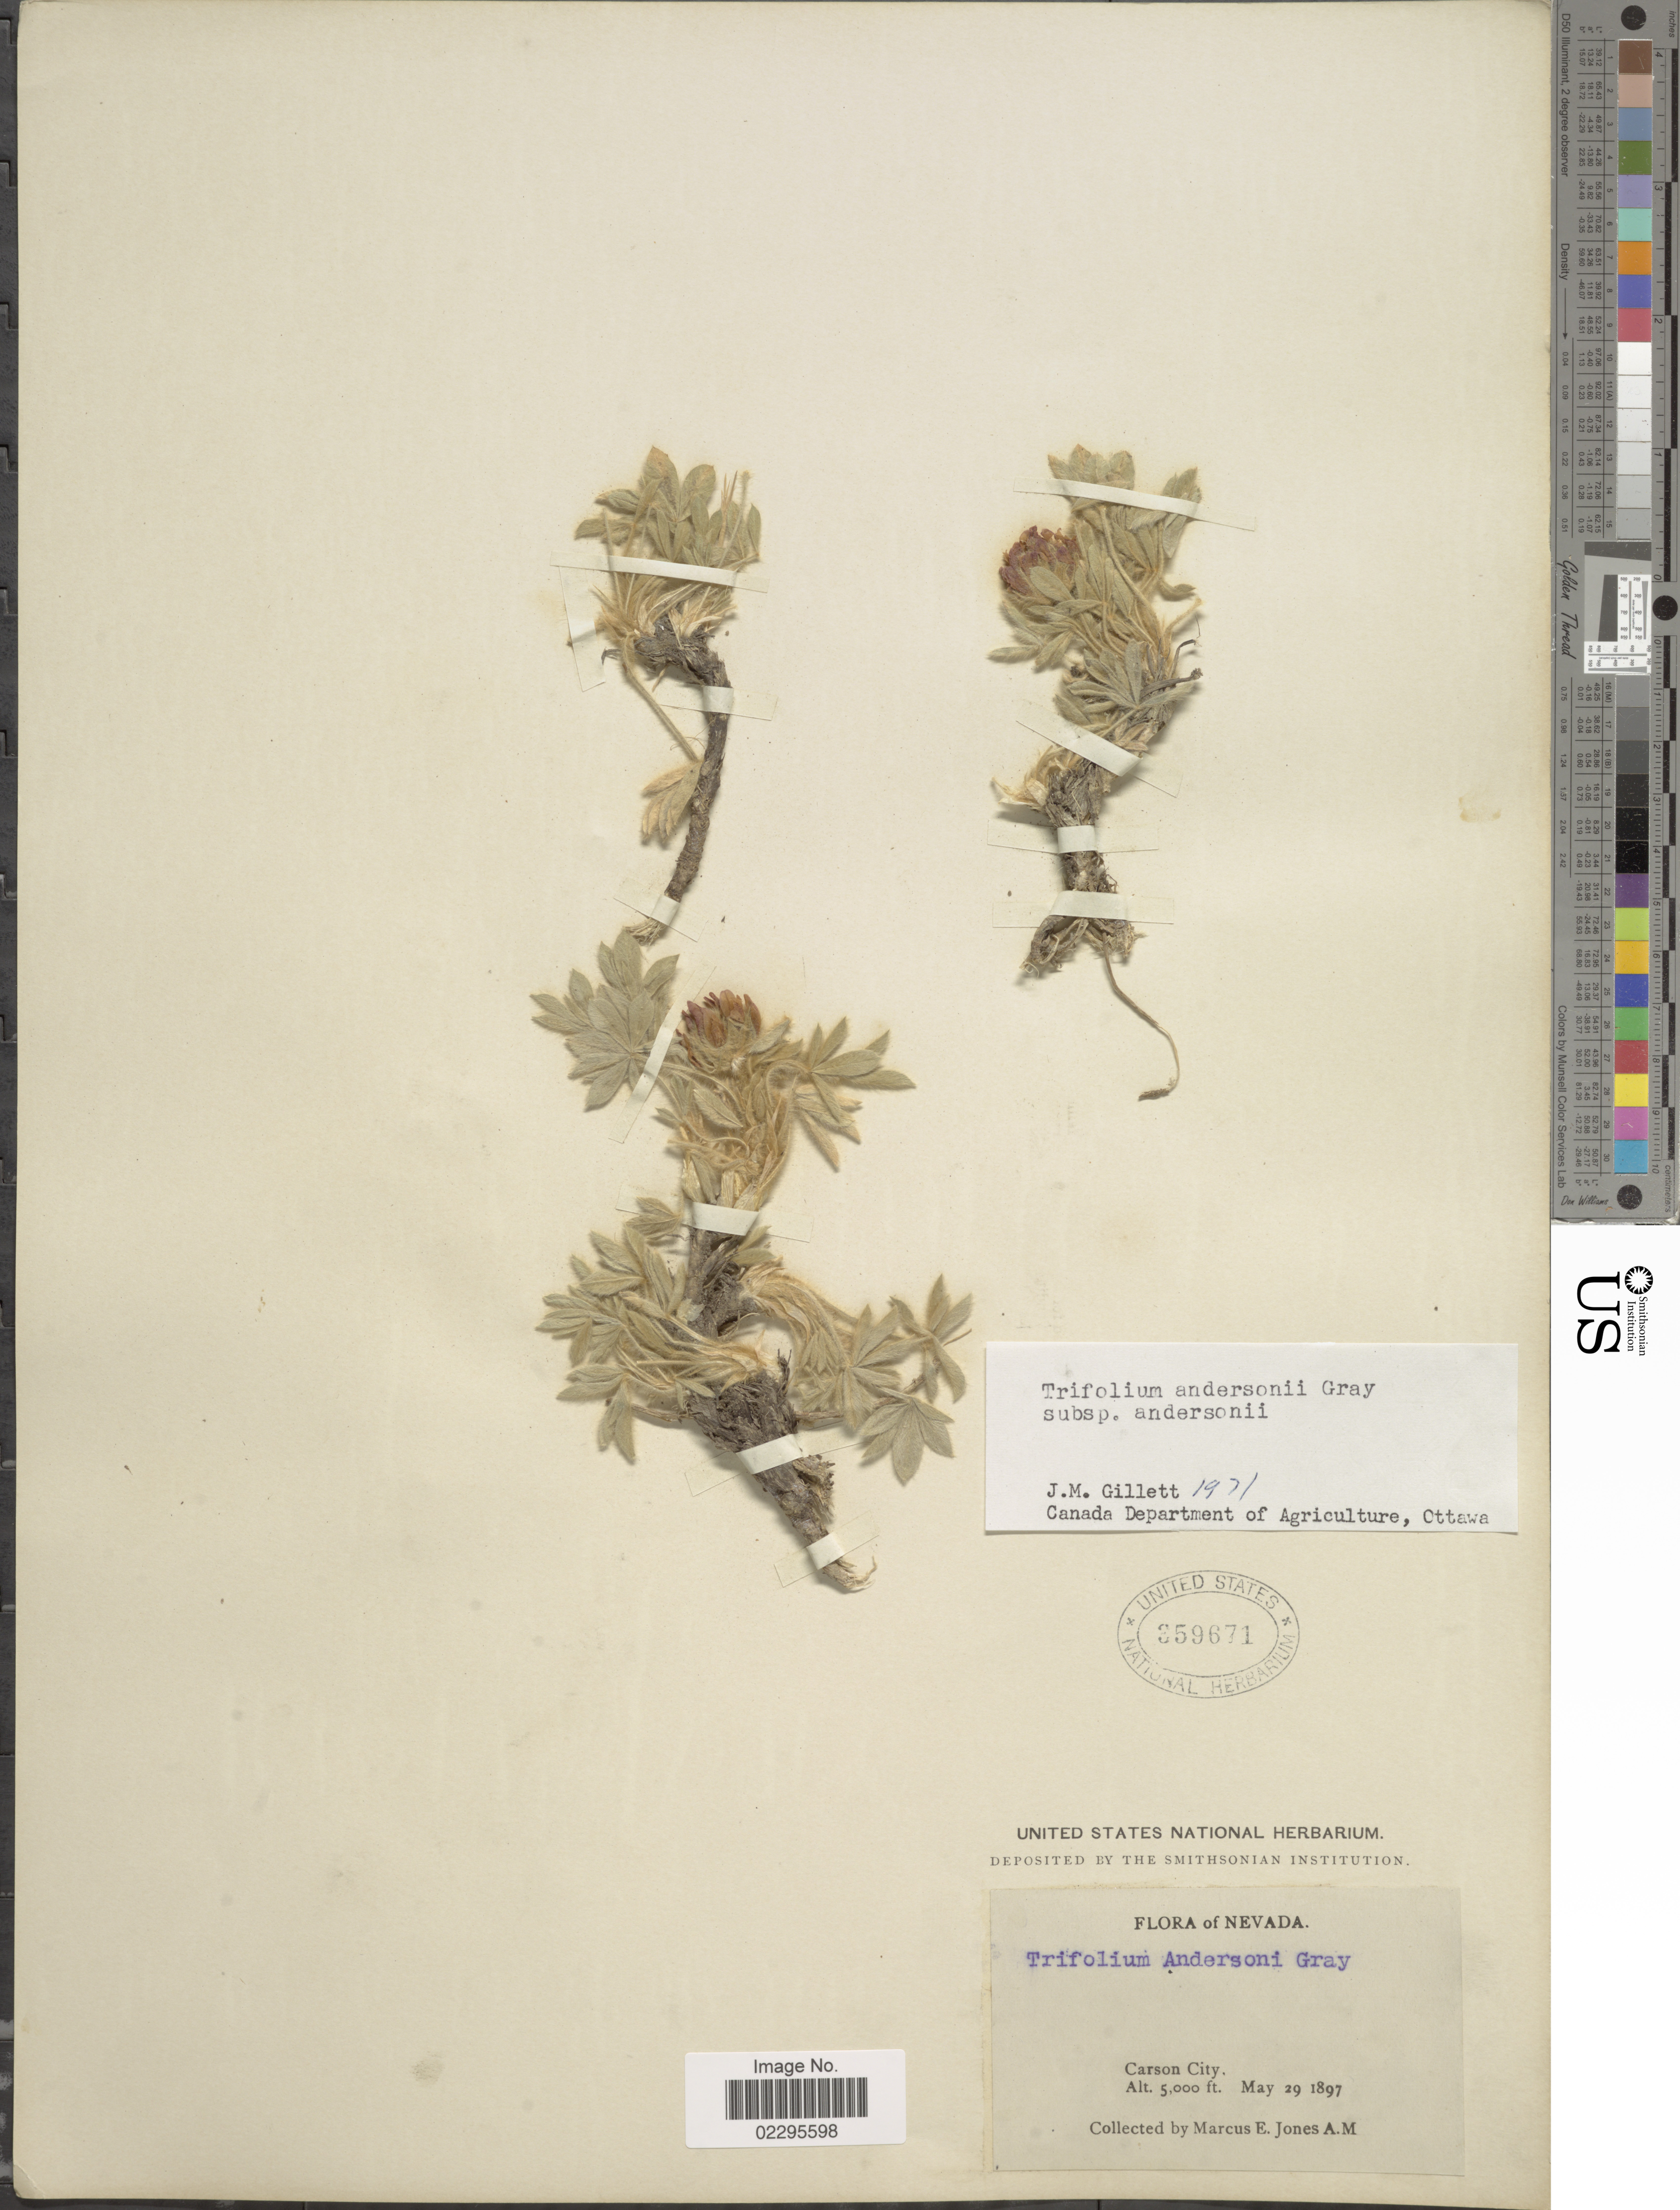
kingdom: Plantae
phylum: Tracheophyta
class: Magnoliopsida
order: Fabales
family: Fabaceae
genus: Trifolium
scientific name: Trifolium andersonii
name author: A. Gray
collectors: M. E. Jones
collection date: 1897-05-29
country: United States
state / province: Nevada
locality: Carson City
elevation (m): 1524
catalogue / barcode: US 359671